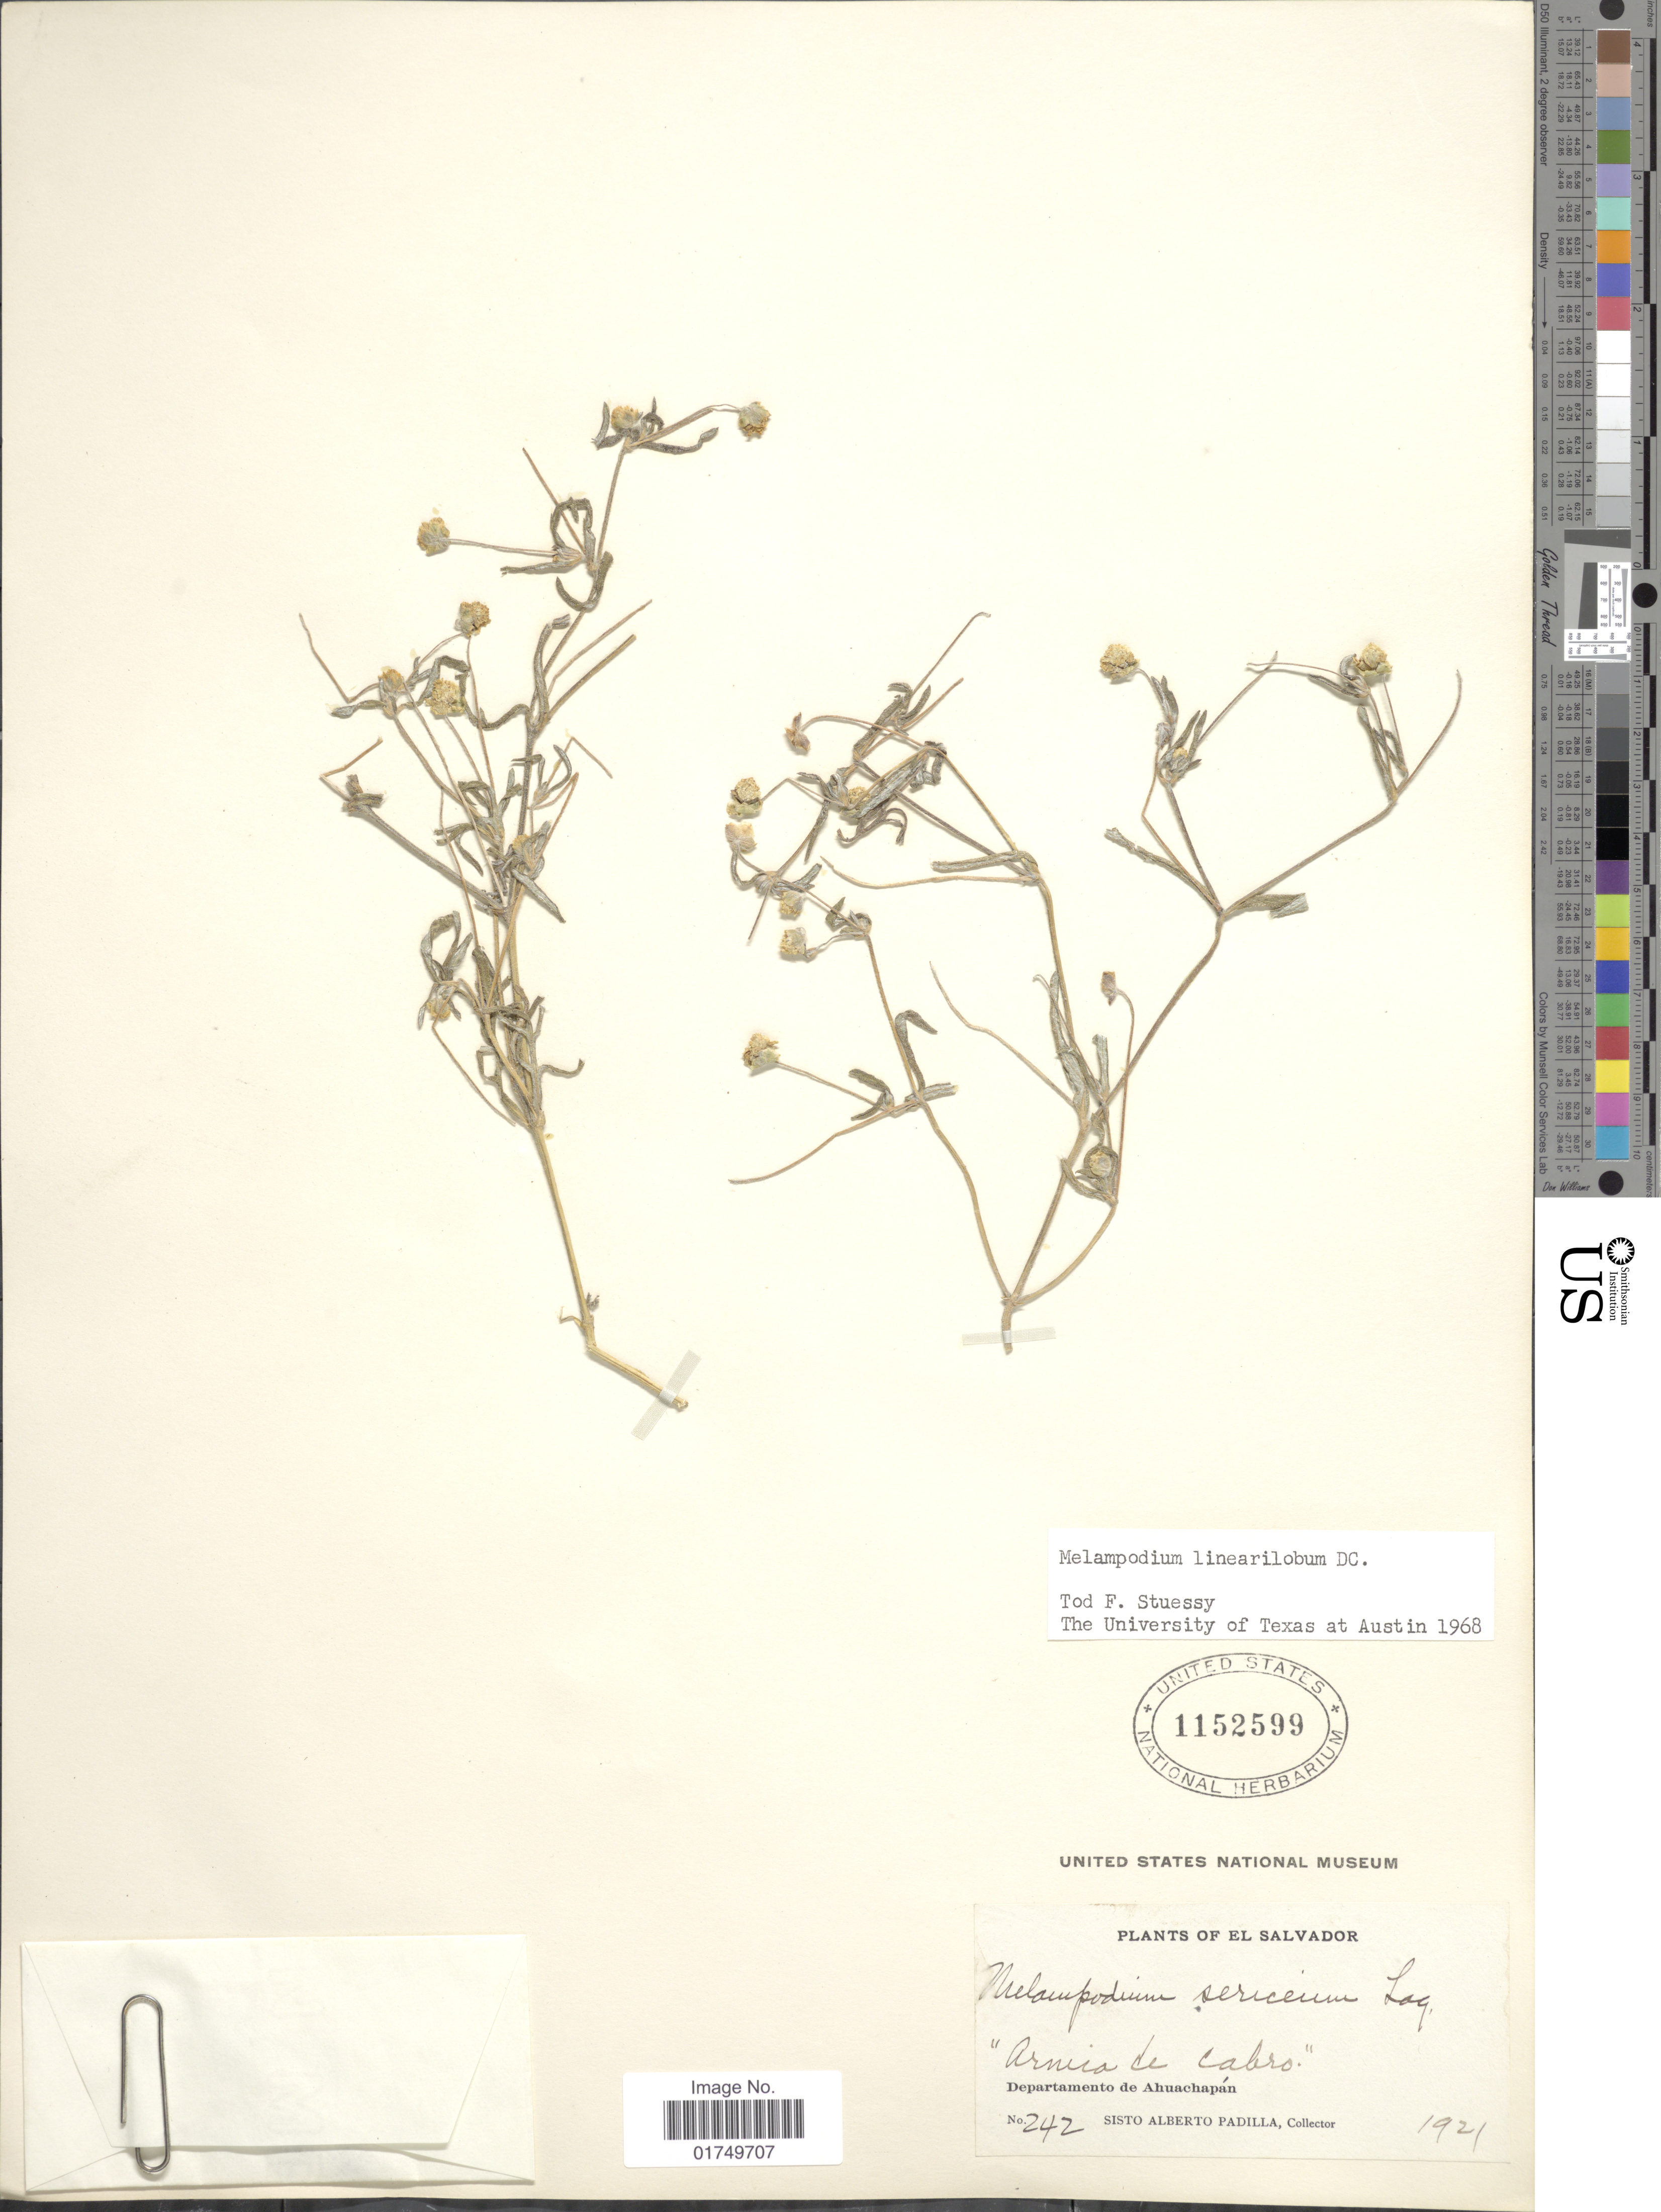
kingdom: Plantae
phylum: Tracheophyta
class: Magnoliopsida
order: Asterales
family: Asteraceae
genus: Melampodium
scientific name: Melampodium linearilobum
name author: DC.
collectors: S. A. Padilla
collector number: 242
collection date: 1921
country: El Salvador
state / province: Ahuachapan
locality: Arnica de cabro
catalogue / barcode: US 1152599